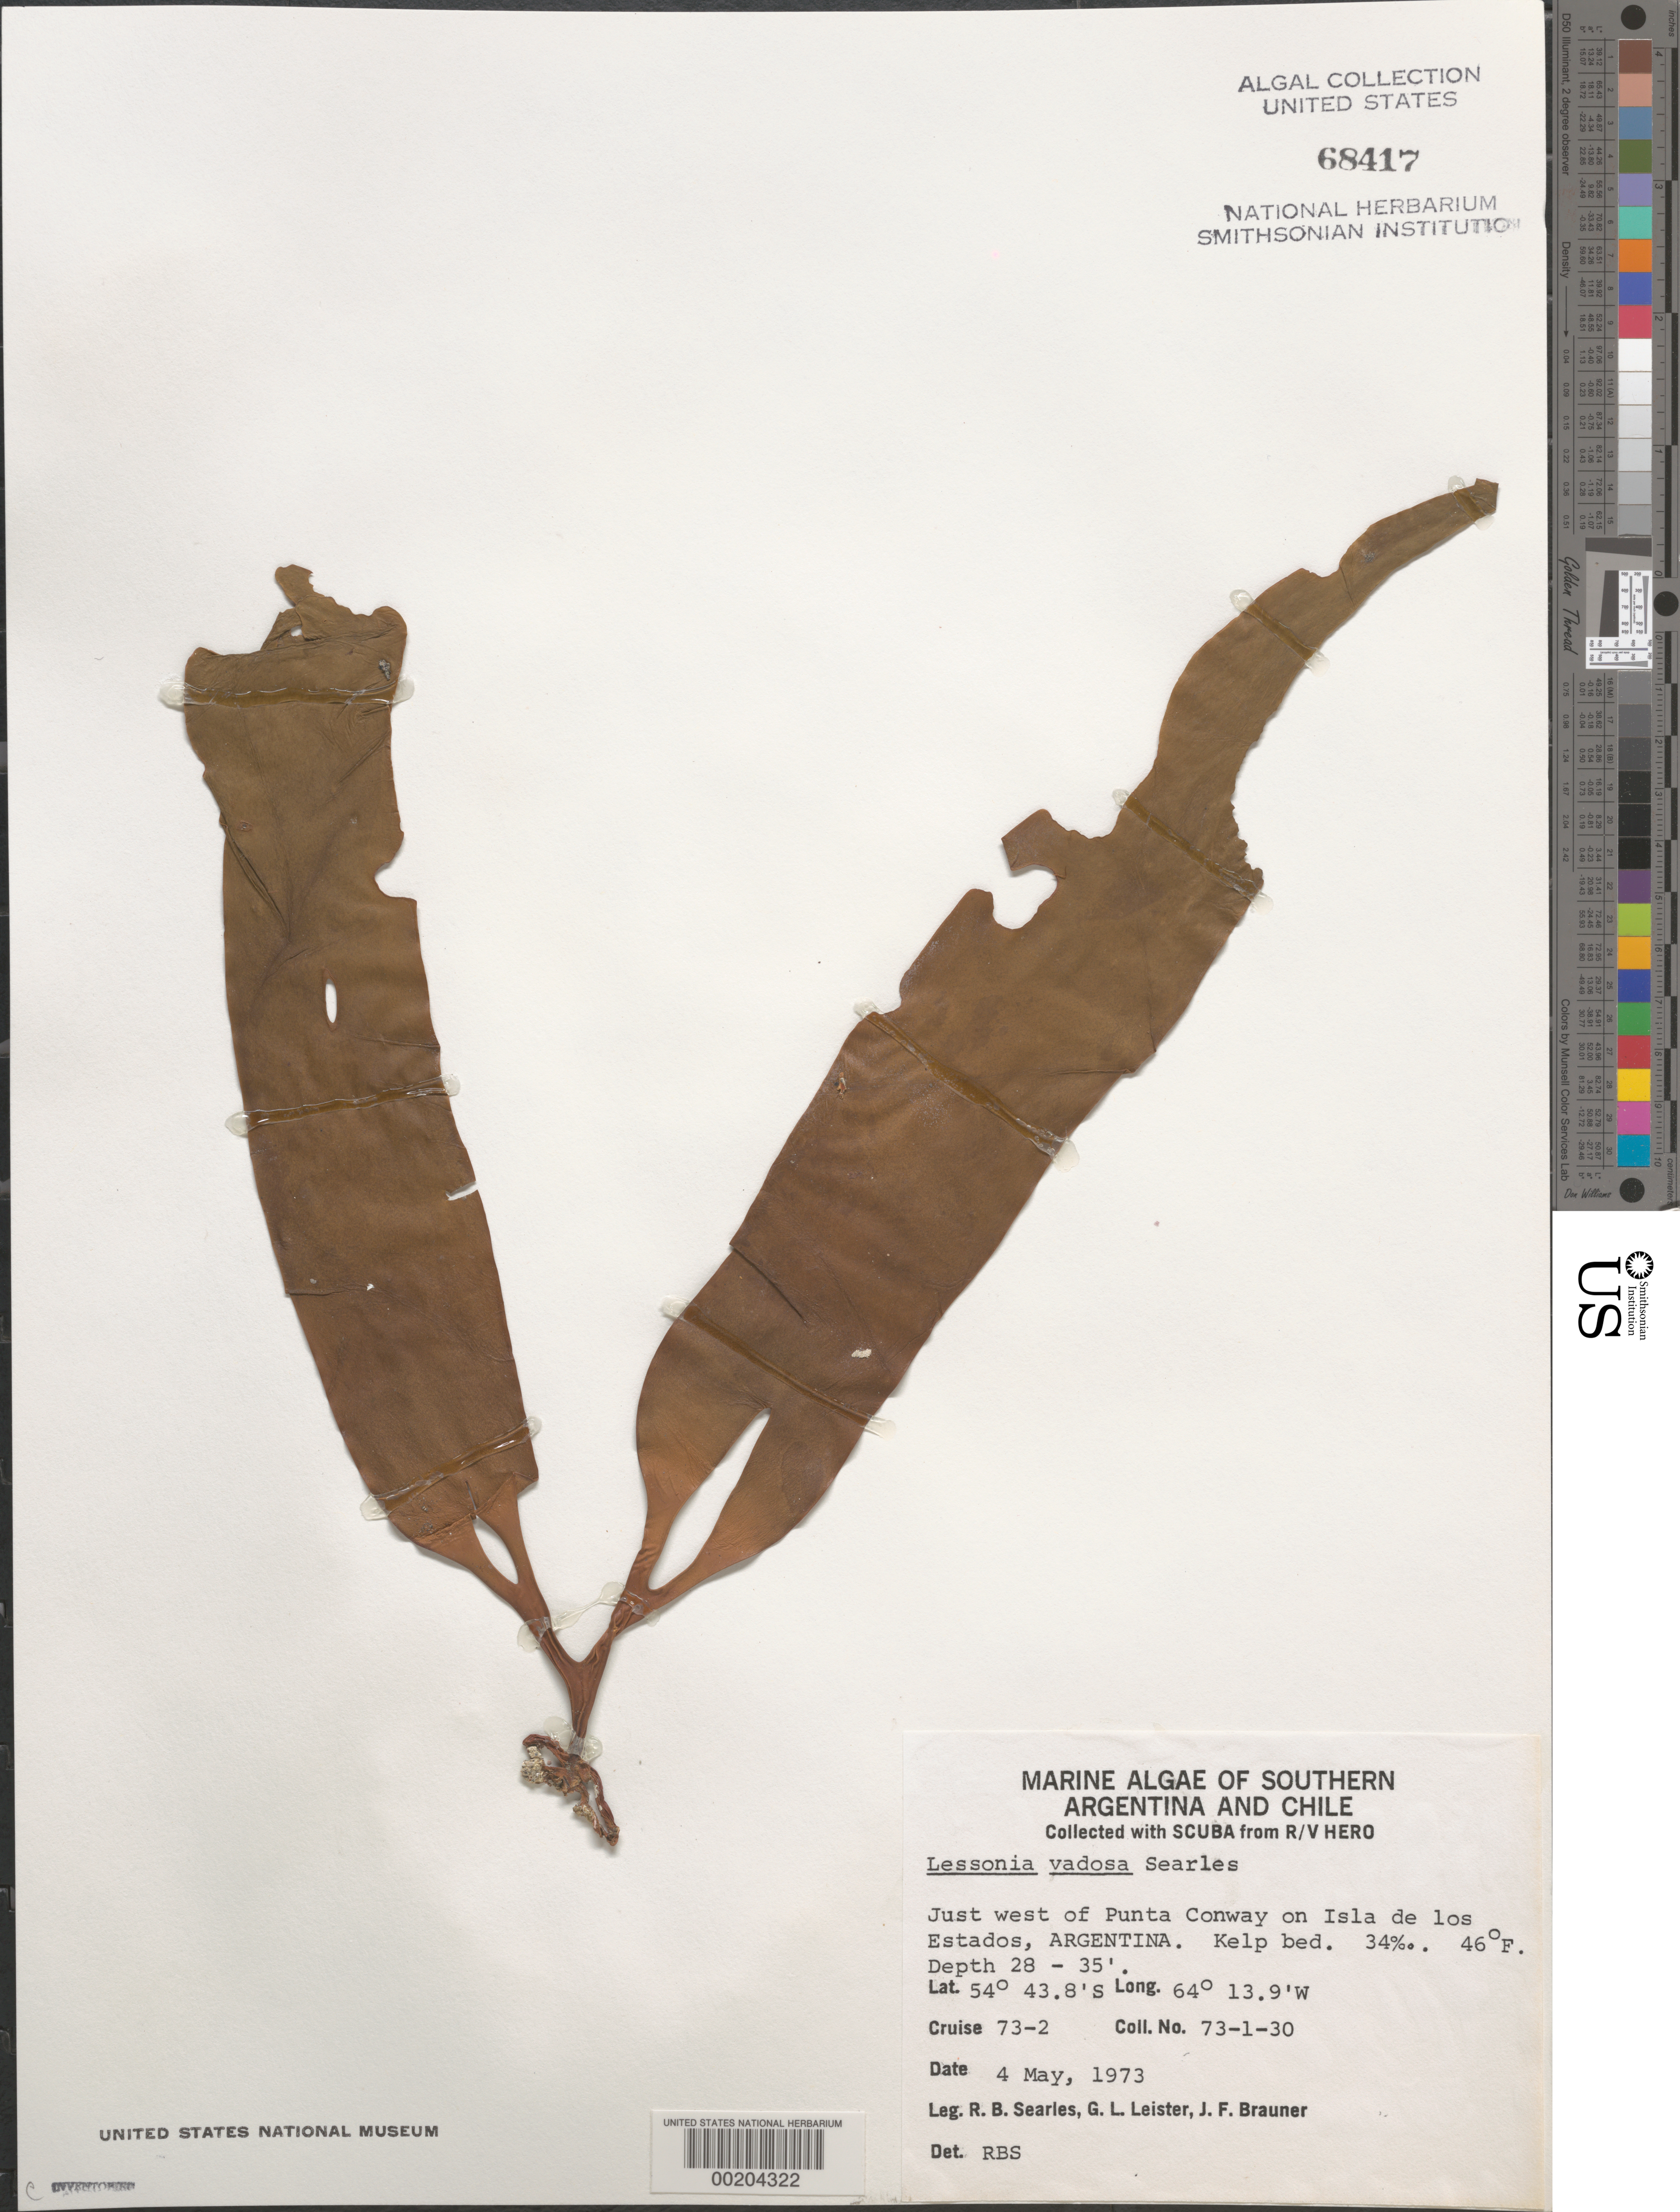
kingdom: Chromista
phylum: Ochrophyta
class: Phaeophyceae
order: Laminariales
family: Lessoniaceae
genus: Lessonia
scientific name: Lessonia flavicans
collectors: R. Searles, G. Leister & J. F. Brauner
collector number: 73-1-30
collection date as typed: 04 May 1973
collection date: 1973-05-04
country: Argentina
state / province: Tierra del Fuego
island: Isla de los Estados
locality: West of Punta Conway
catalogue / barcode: US 68417